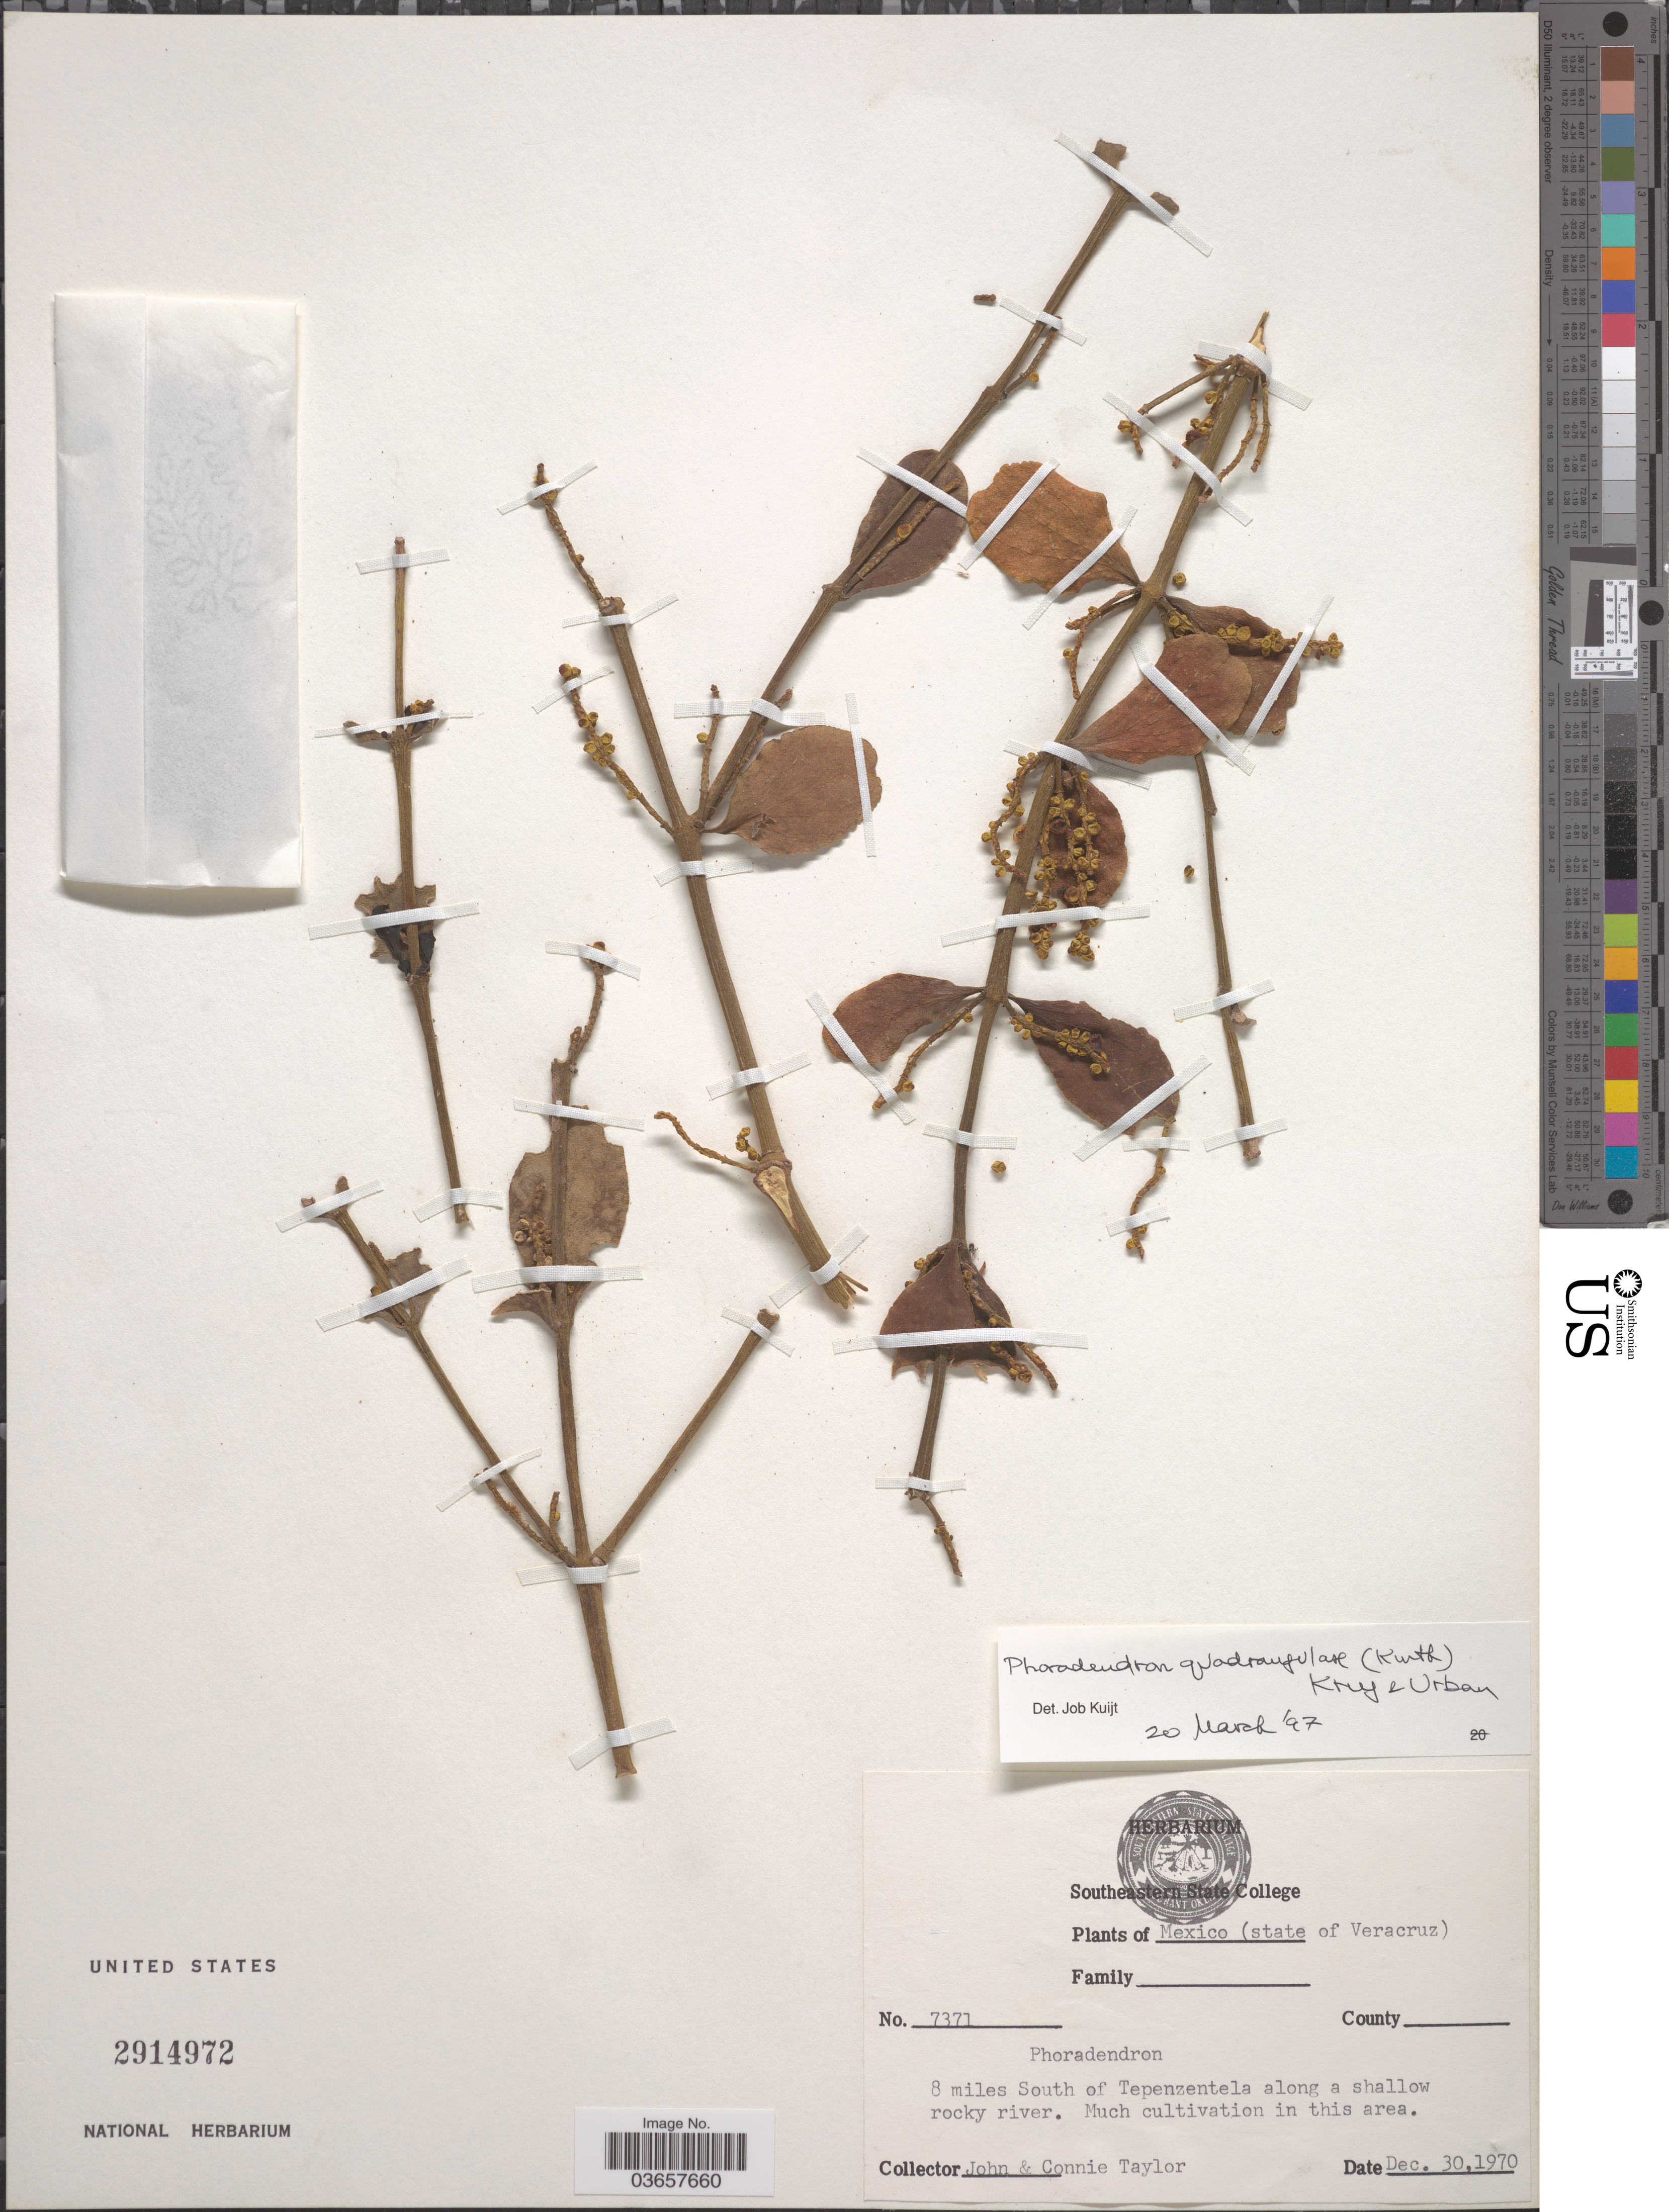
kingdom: Plantae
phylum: Tracheophyta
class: Magnoliopsida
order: Santalales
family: Viscaceae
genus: Phoradendron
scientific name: Phoradendron quadrangulare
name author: (Kunth) Griseb.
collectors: J. Taylor & C. Taylor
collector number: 7371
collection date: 1970-12-30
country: Mexico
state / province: Veracruz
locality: State of Veracruz. 8 miles South of Tepenzentela along a shallow rocky river.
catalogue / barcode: US 2914972